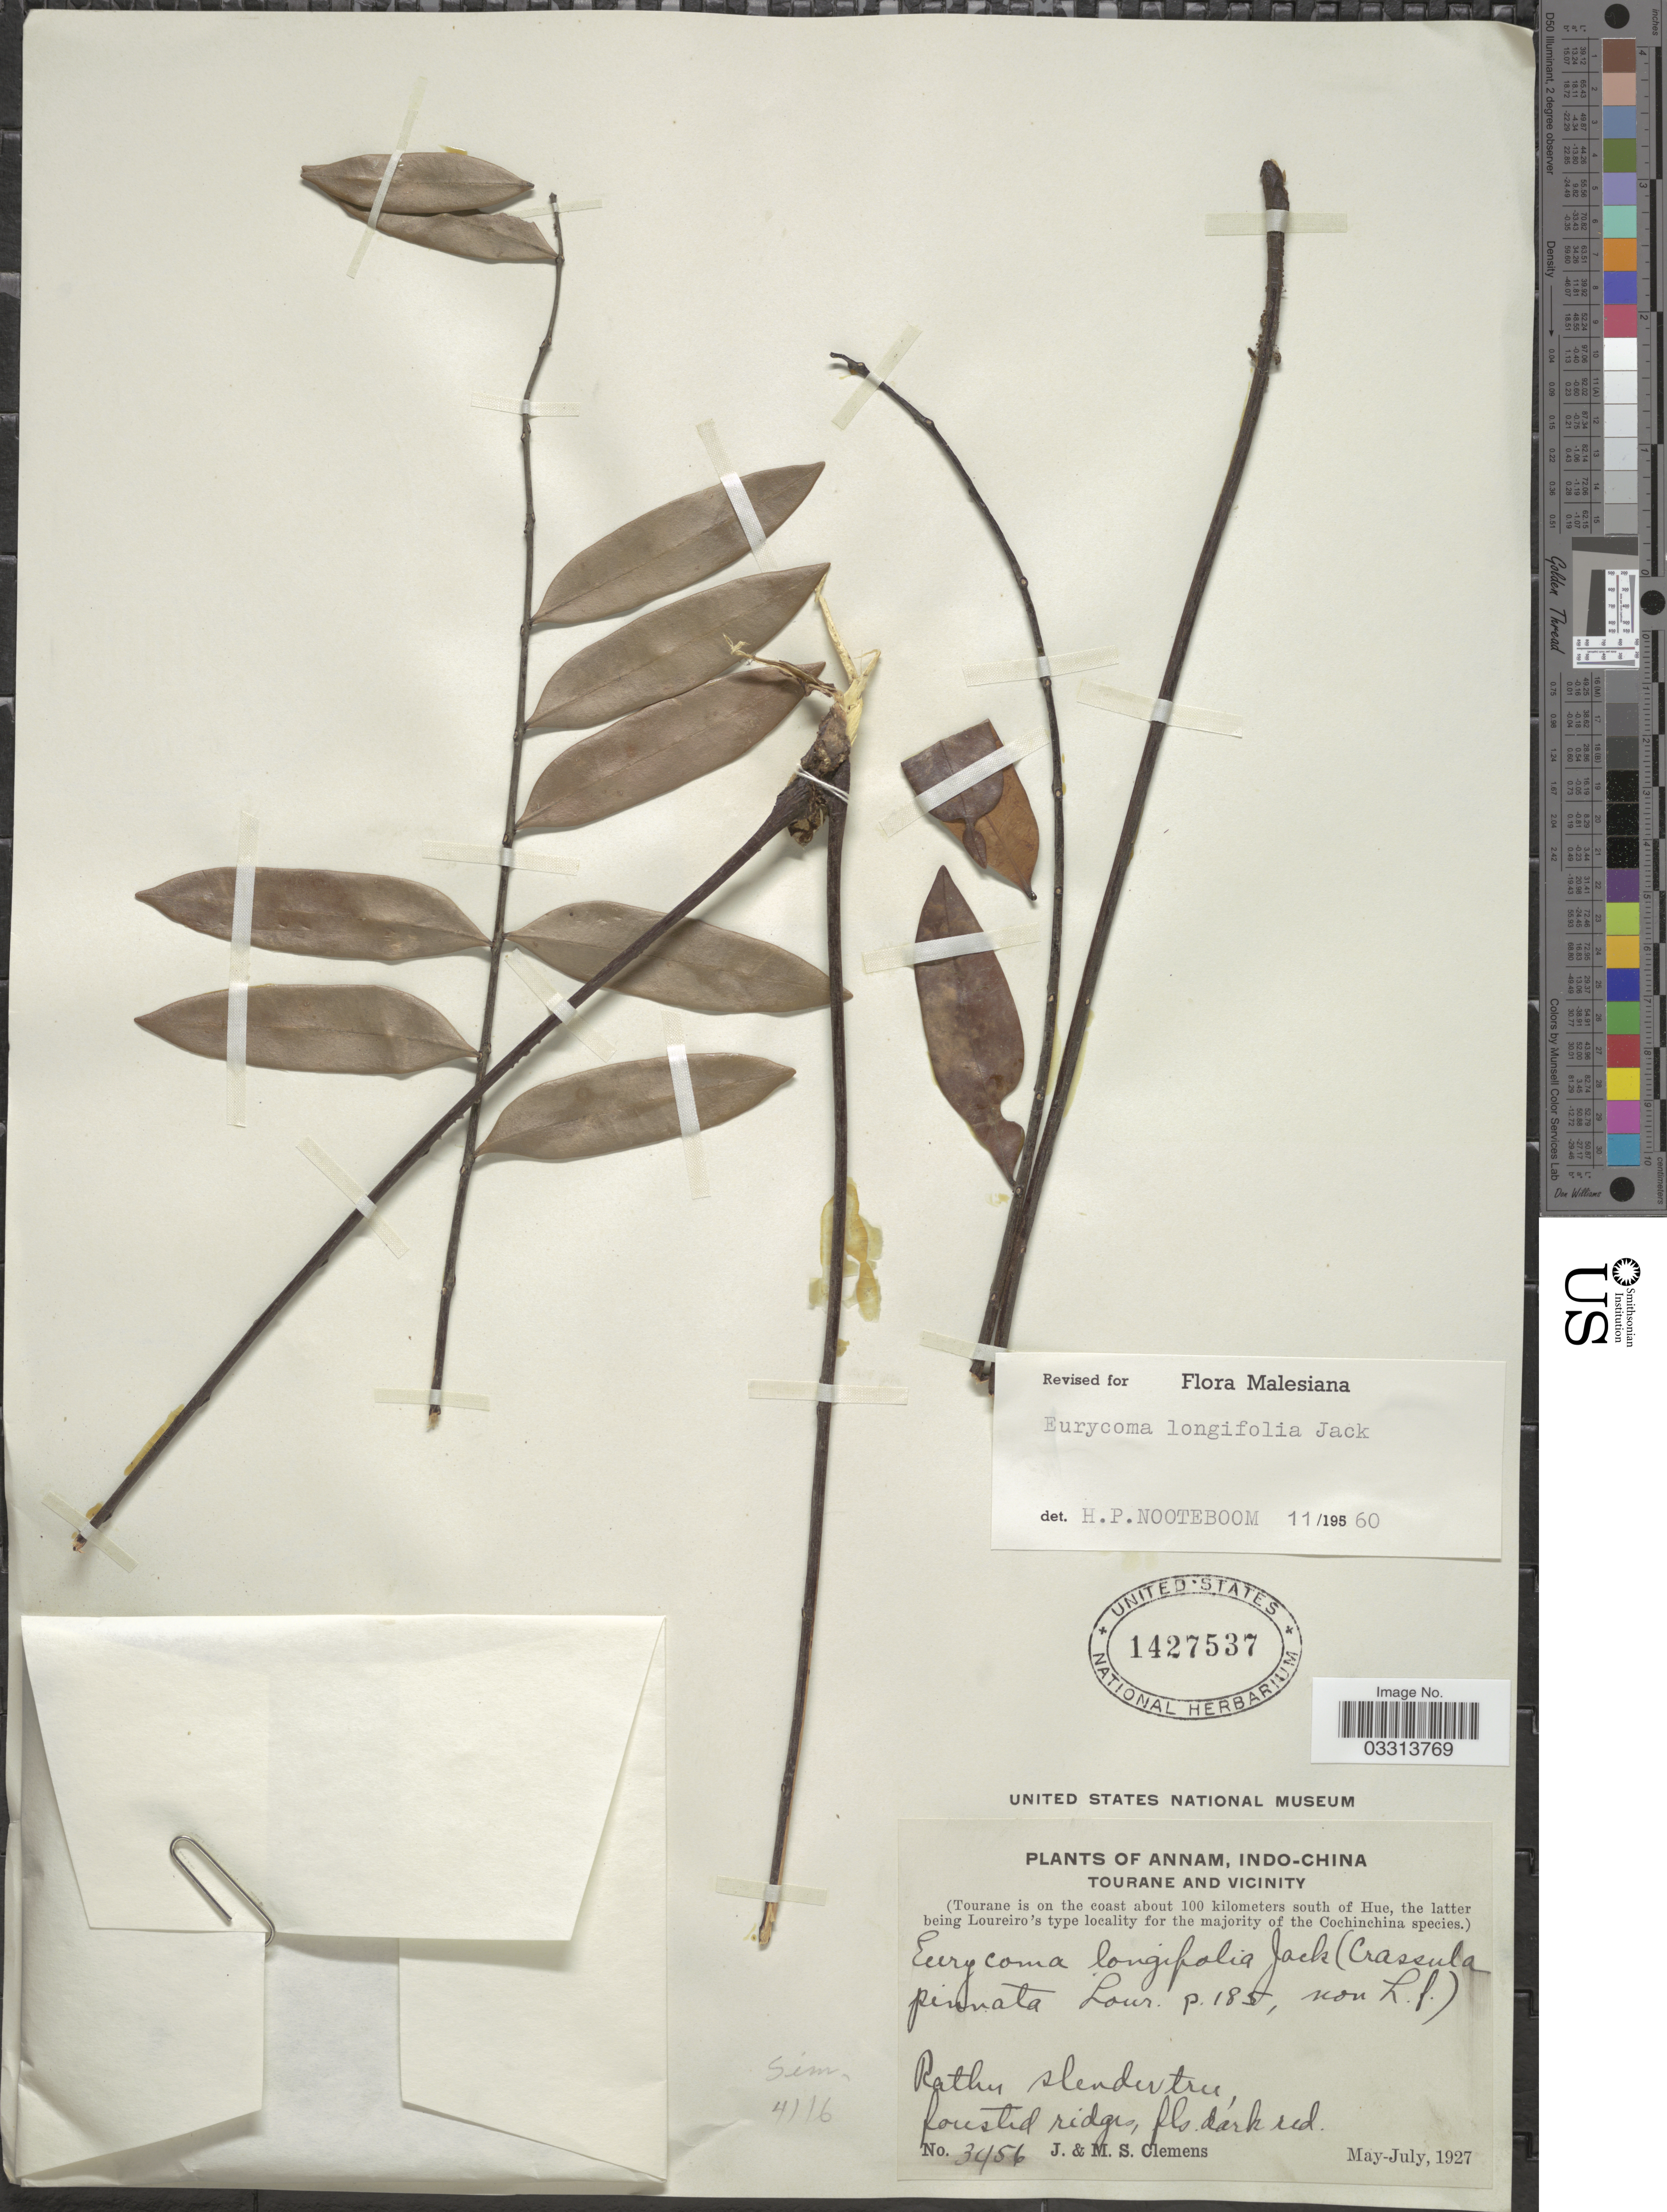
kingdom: Plantae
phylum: Tracheophyta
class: Magnoliopsida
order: Sapindales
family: Simaroubaceae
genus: Eurycoma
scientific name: Eurycoma longifolia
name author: Jack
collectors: J. Clemens & M. S. Clemens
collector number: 3456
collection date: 1927-05/1927-07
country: Vietnam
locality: Annam, Indo-China, Tourane and Vicinity. (Tourane is on the coast about 100 kilometers south of Hue).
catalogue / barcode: US 1427537